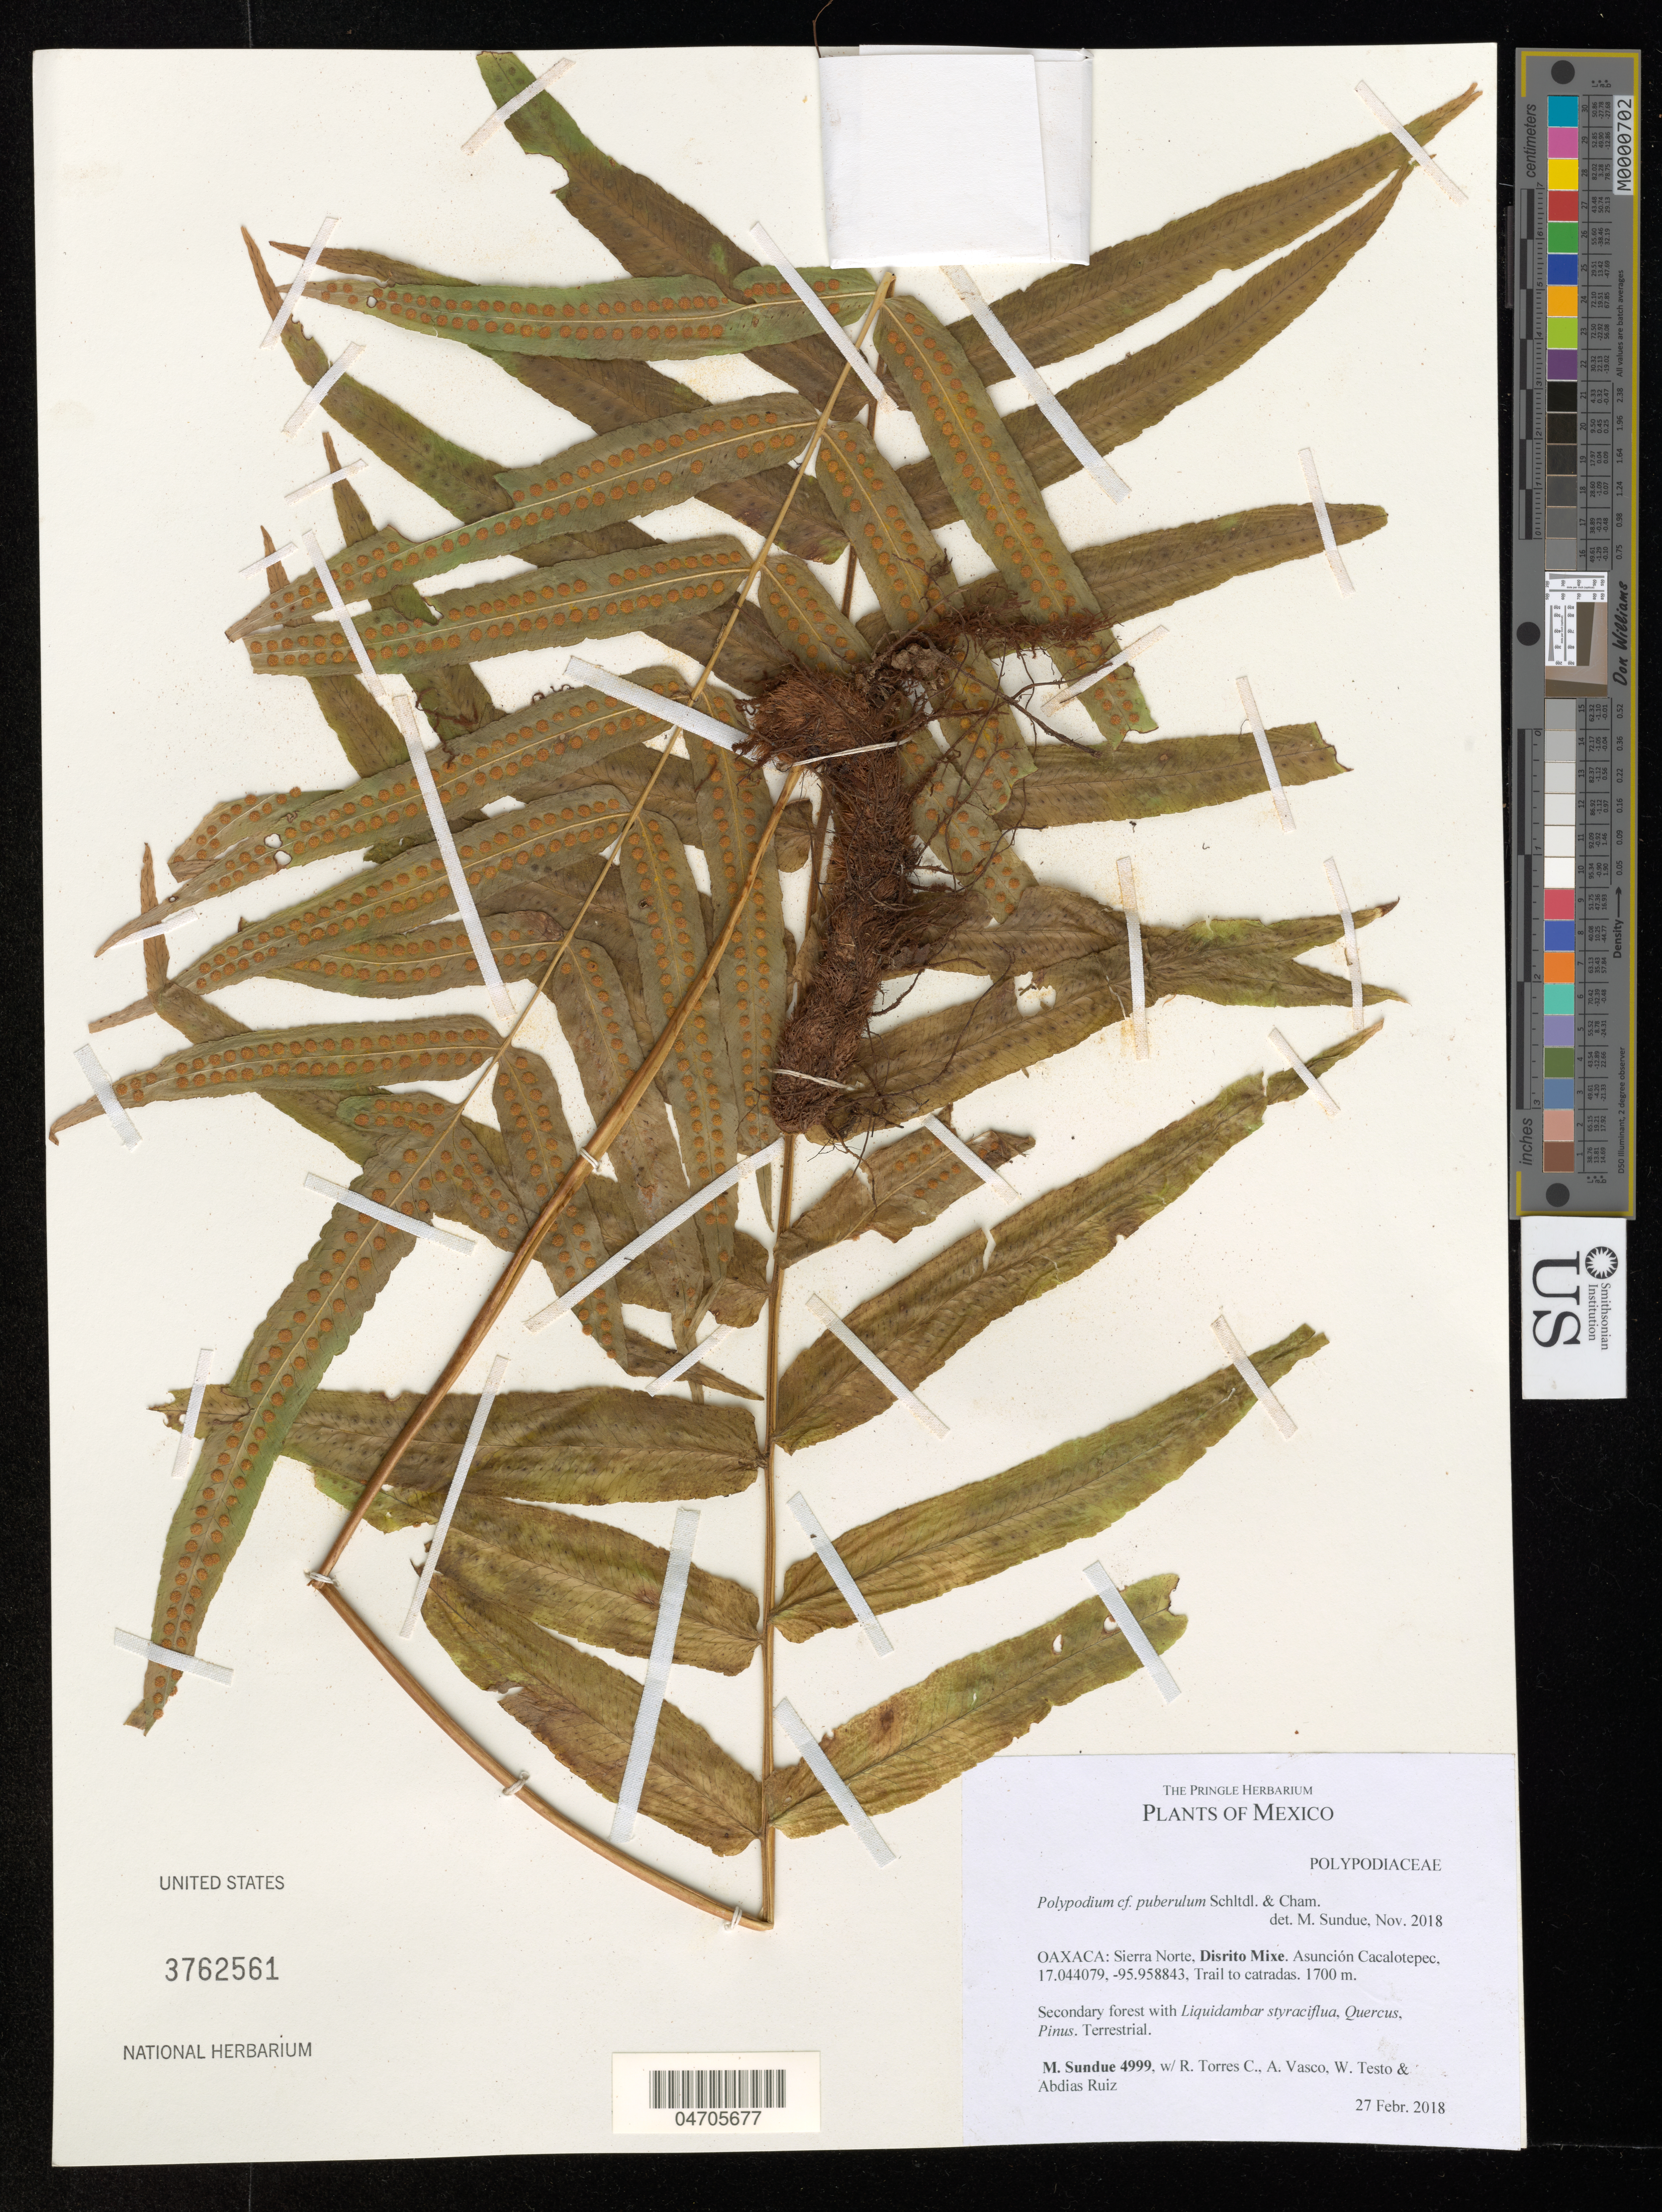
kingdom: Plantae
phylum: Tracheophyta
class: Polypodiopsida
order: Polypodiales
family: Polypodiaceae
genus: Polypodium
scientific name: Polypodium puberulum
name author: Schltdl. & Cham.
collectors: M. Sundue, R. Torres C., A. Vasco & W. Testo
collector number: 4999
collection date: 2018-02-27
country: Mexico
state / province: Oaxaca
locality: Sierra Norte, Distrito Mixe. Asunción Cacalotepec, 17.044079, -95.958843, Trail to catradas.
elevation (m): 1700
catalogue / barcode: US 3762561